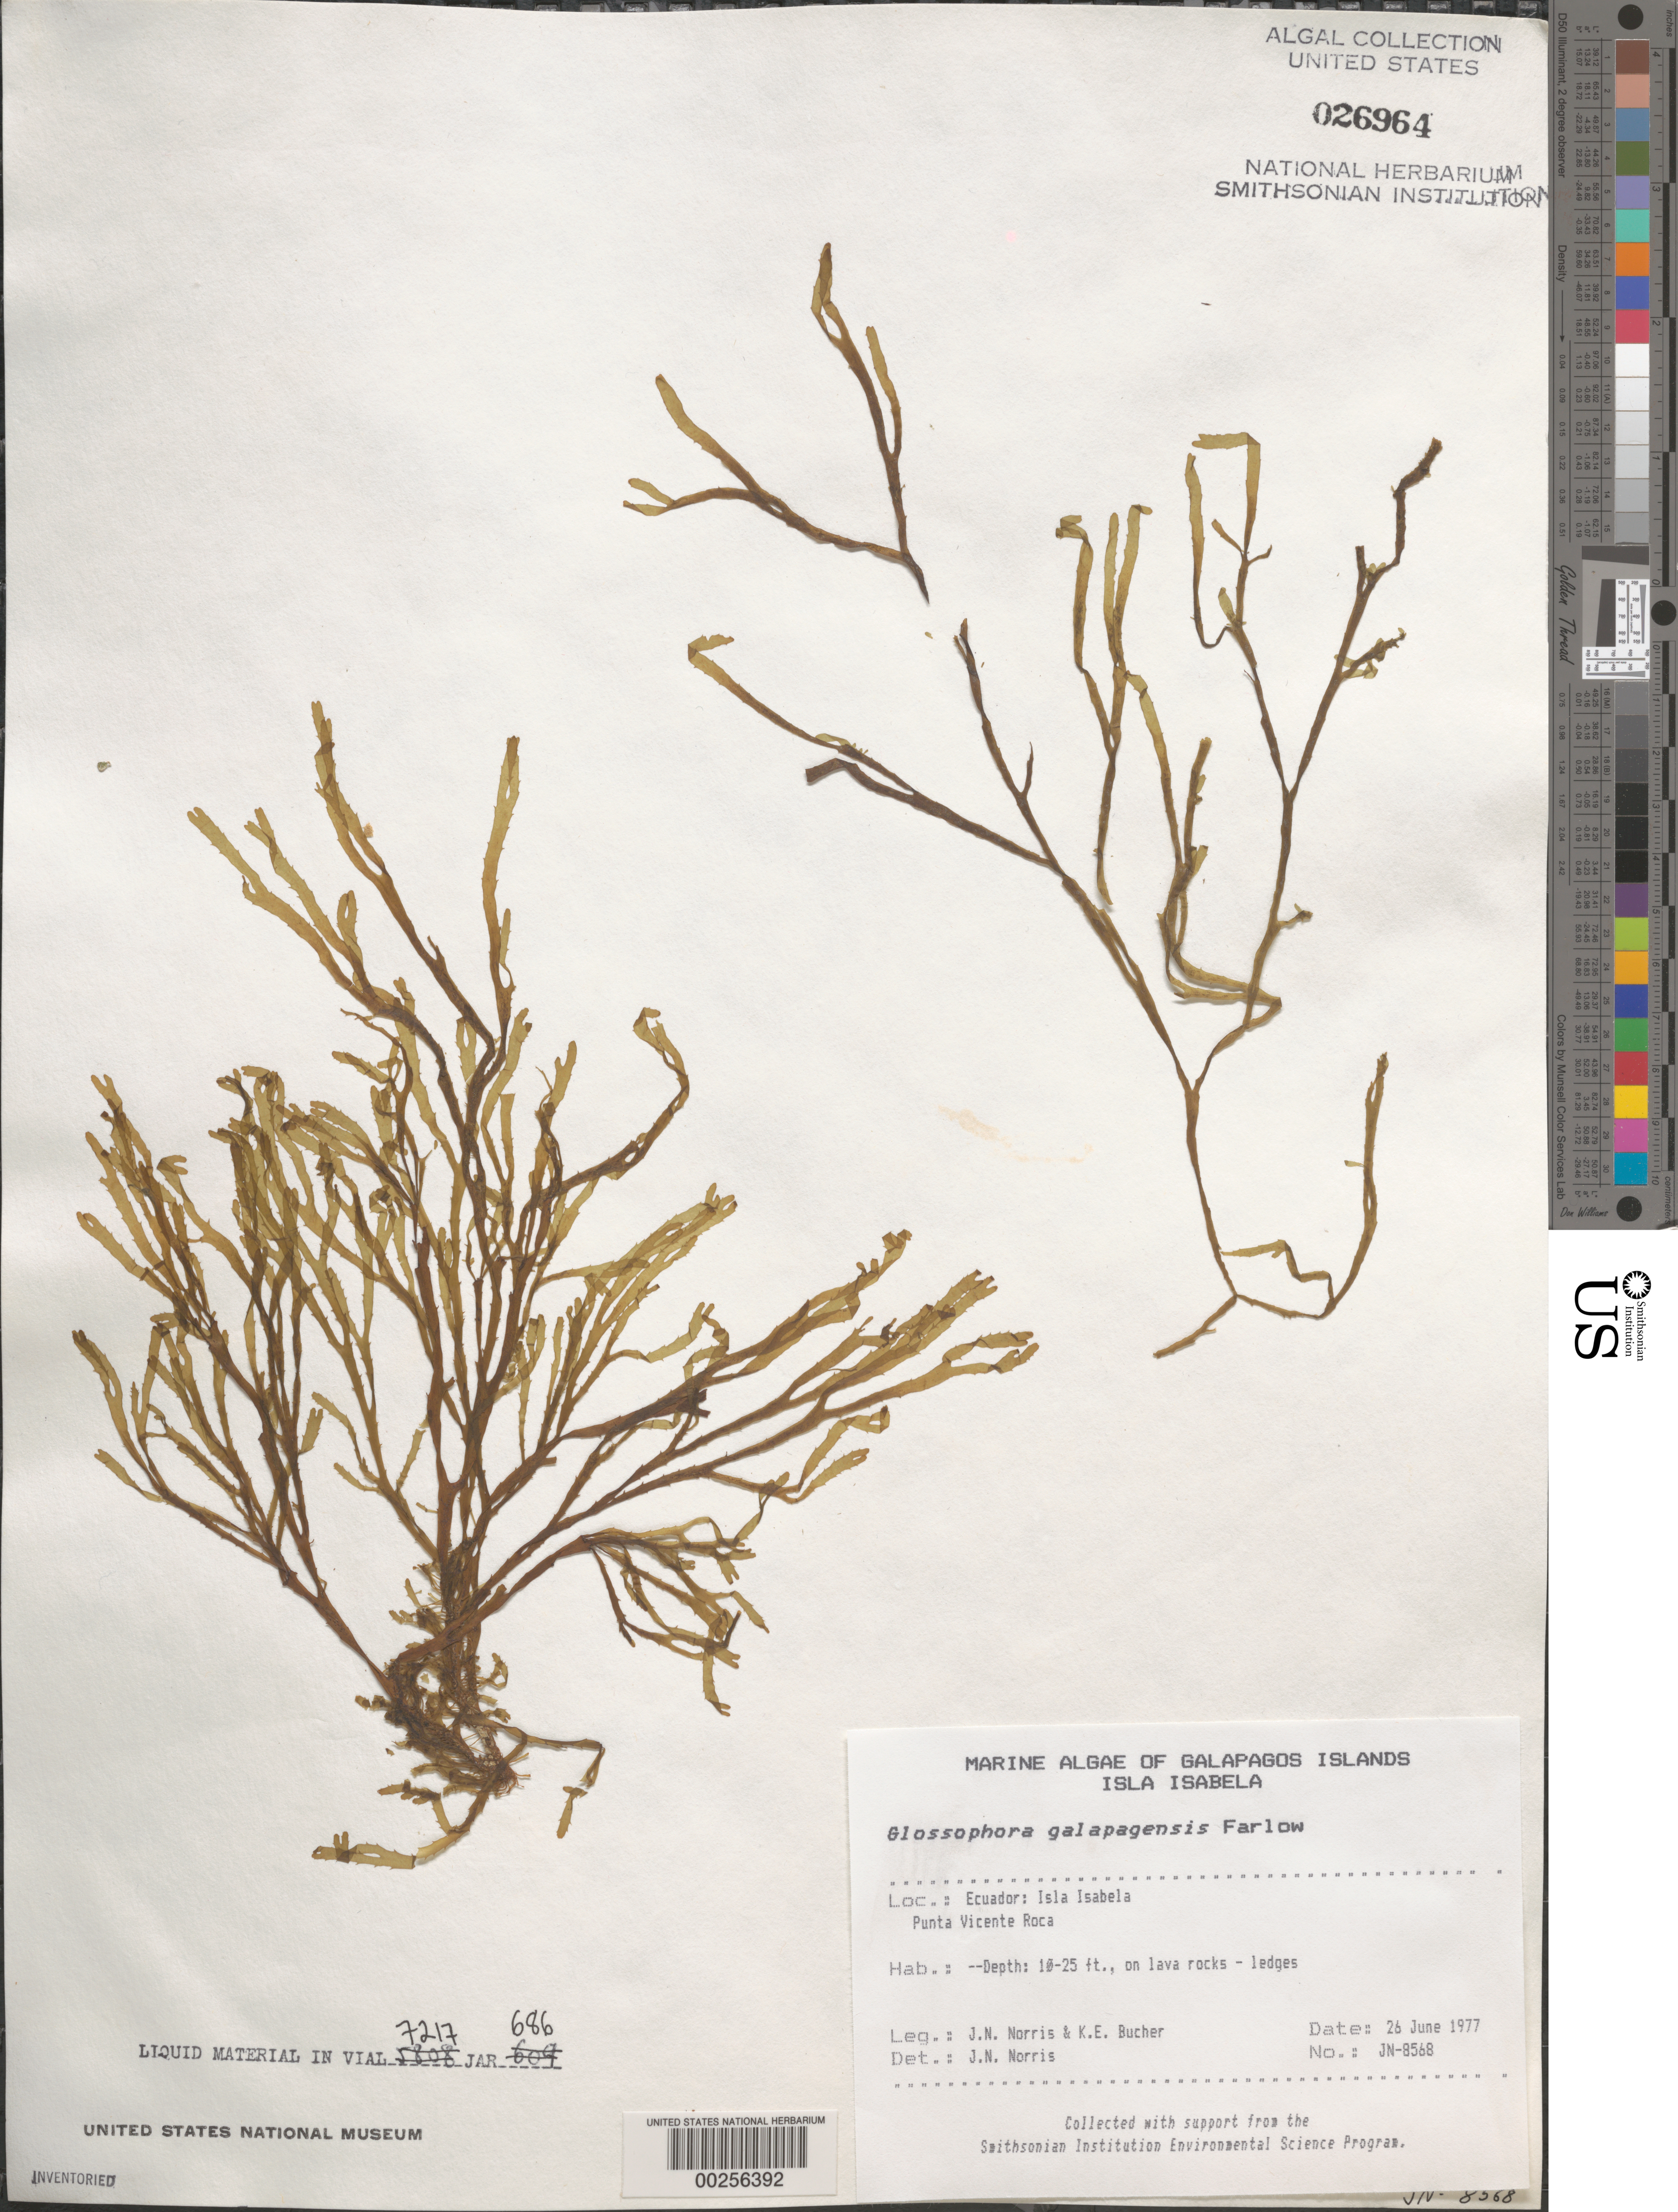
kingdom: Chromista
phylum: Ochrophyta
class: Phaeophyceae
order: Dictyotales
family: Dictyotaceae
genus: Dictyota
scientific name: Dictyota galapagensis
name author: (Farl.) De Clerck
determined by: Algae name updating Project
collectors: J. N. Norris & K. E. Bucher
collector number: JN-8568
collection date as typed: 26 Jun 1977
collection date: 1977-06-26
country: Ecuador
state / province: Colón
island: Isabela [Albemarle]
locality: Punta Vicente Roca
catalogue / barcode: US 26964